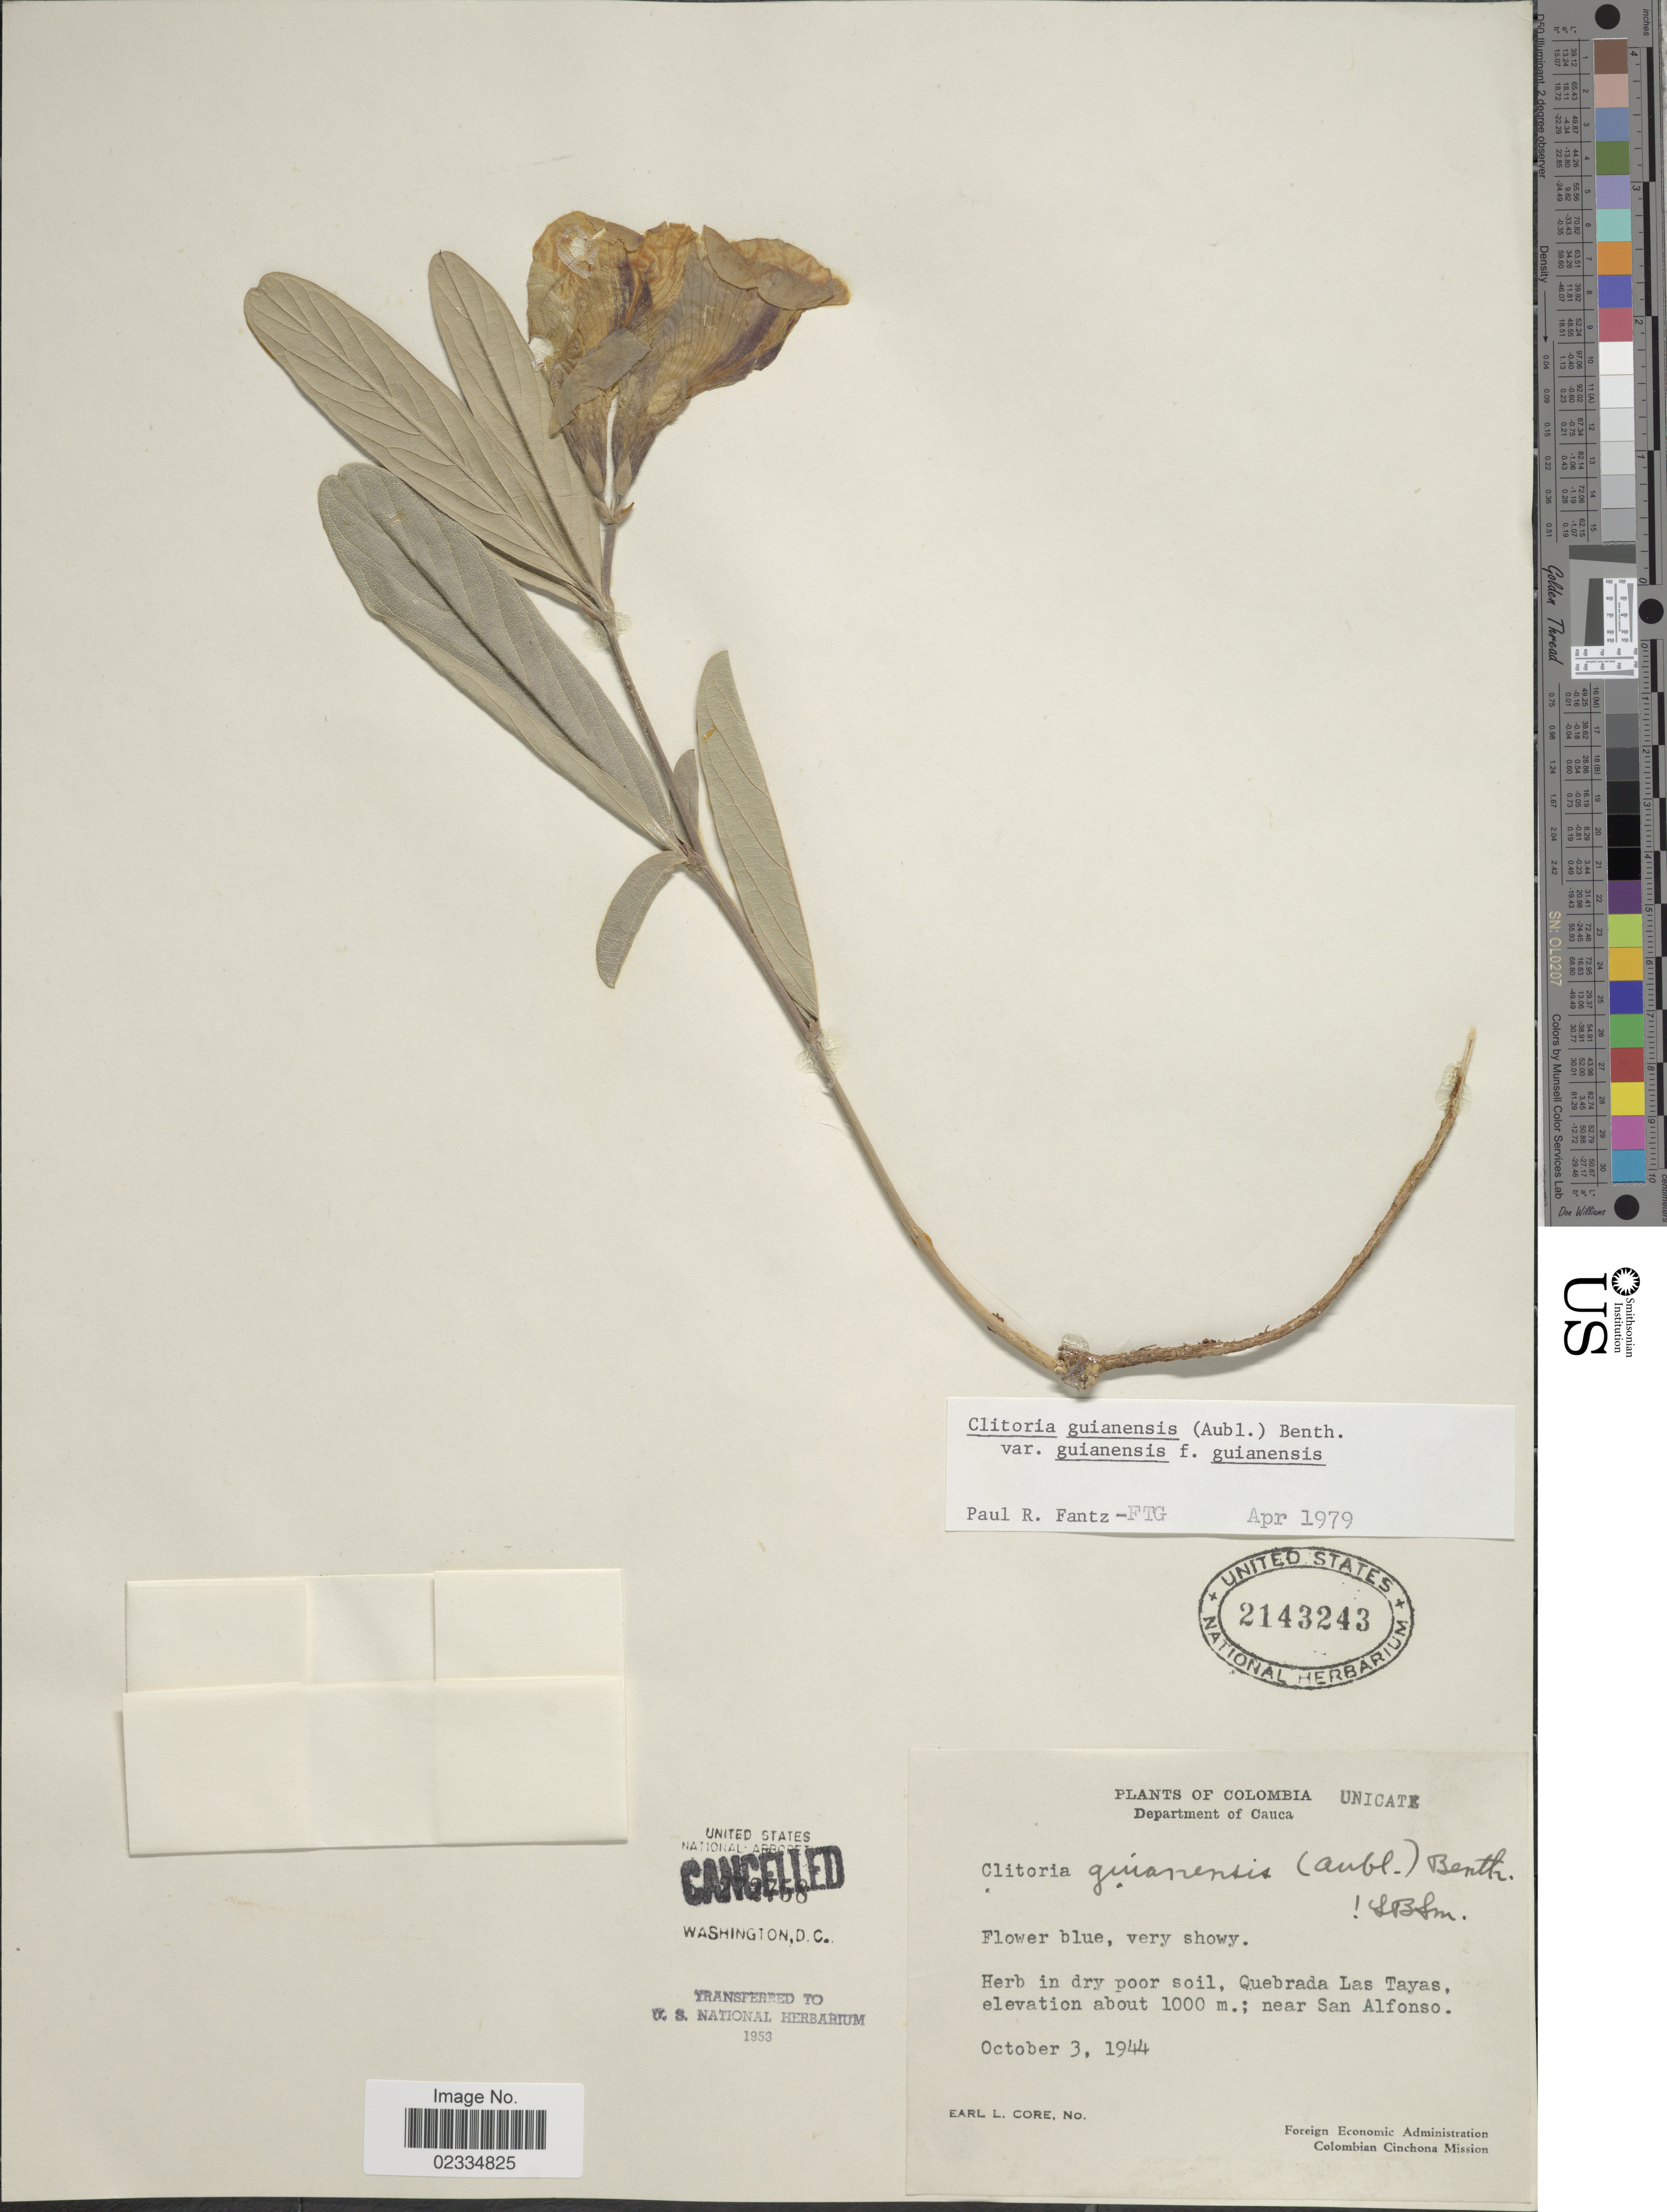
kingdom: Plantae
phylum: Tracheophyta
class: Magnoliopsida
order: Fabales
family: Fabaceae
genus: Clitoria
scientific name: Clitoria guianensis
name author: (Aubl.) Benth.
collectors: E. L. Core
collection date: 1944-10-03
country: Colombia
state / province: Cauca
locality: Quebrada Las Tayas, near San Alfonso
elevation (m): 1000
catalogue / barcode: US 2143243